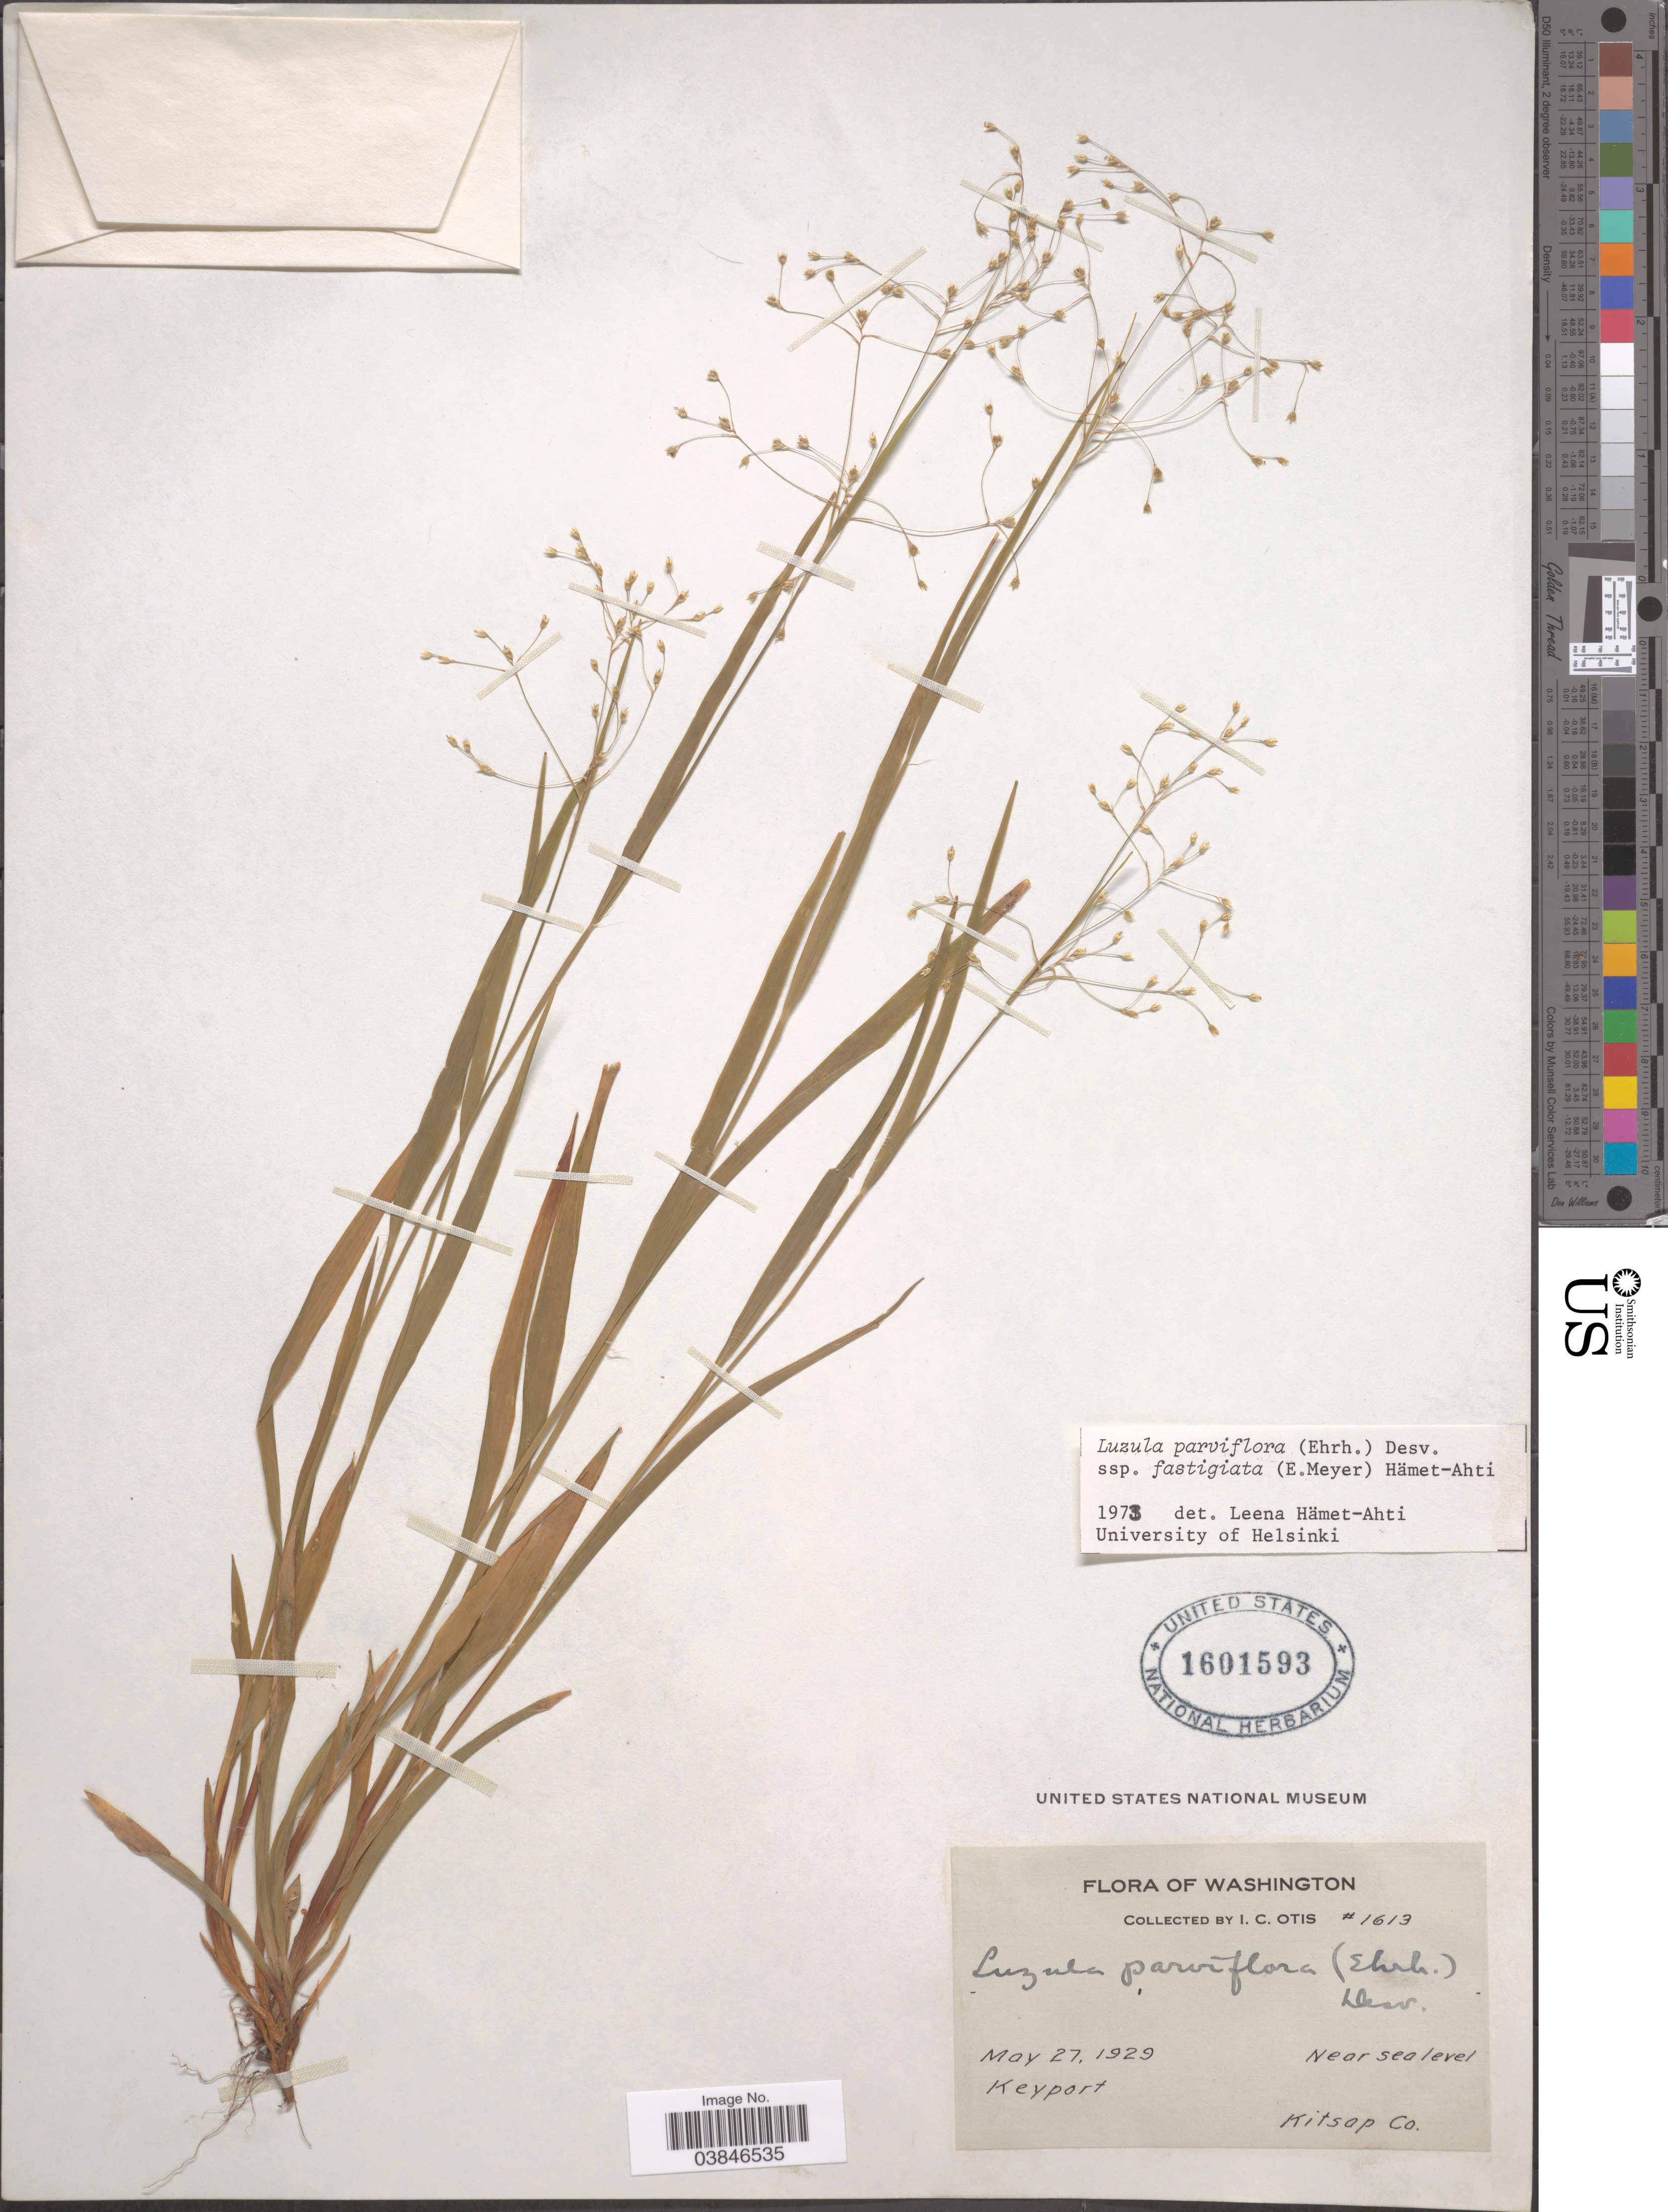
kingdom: Plantae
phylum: Tracheophyta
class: Liliopsida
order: Poales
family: Juncaceae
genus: Luzula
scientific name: Luzula parviflora subsp. fastigiata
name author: Buchenau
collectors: I. C. Otis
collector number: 1613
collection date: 1929-05-27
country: United States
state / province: Washington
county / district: Kitsap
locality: Keyport. Kitsap Co.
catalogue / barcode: US 1601593